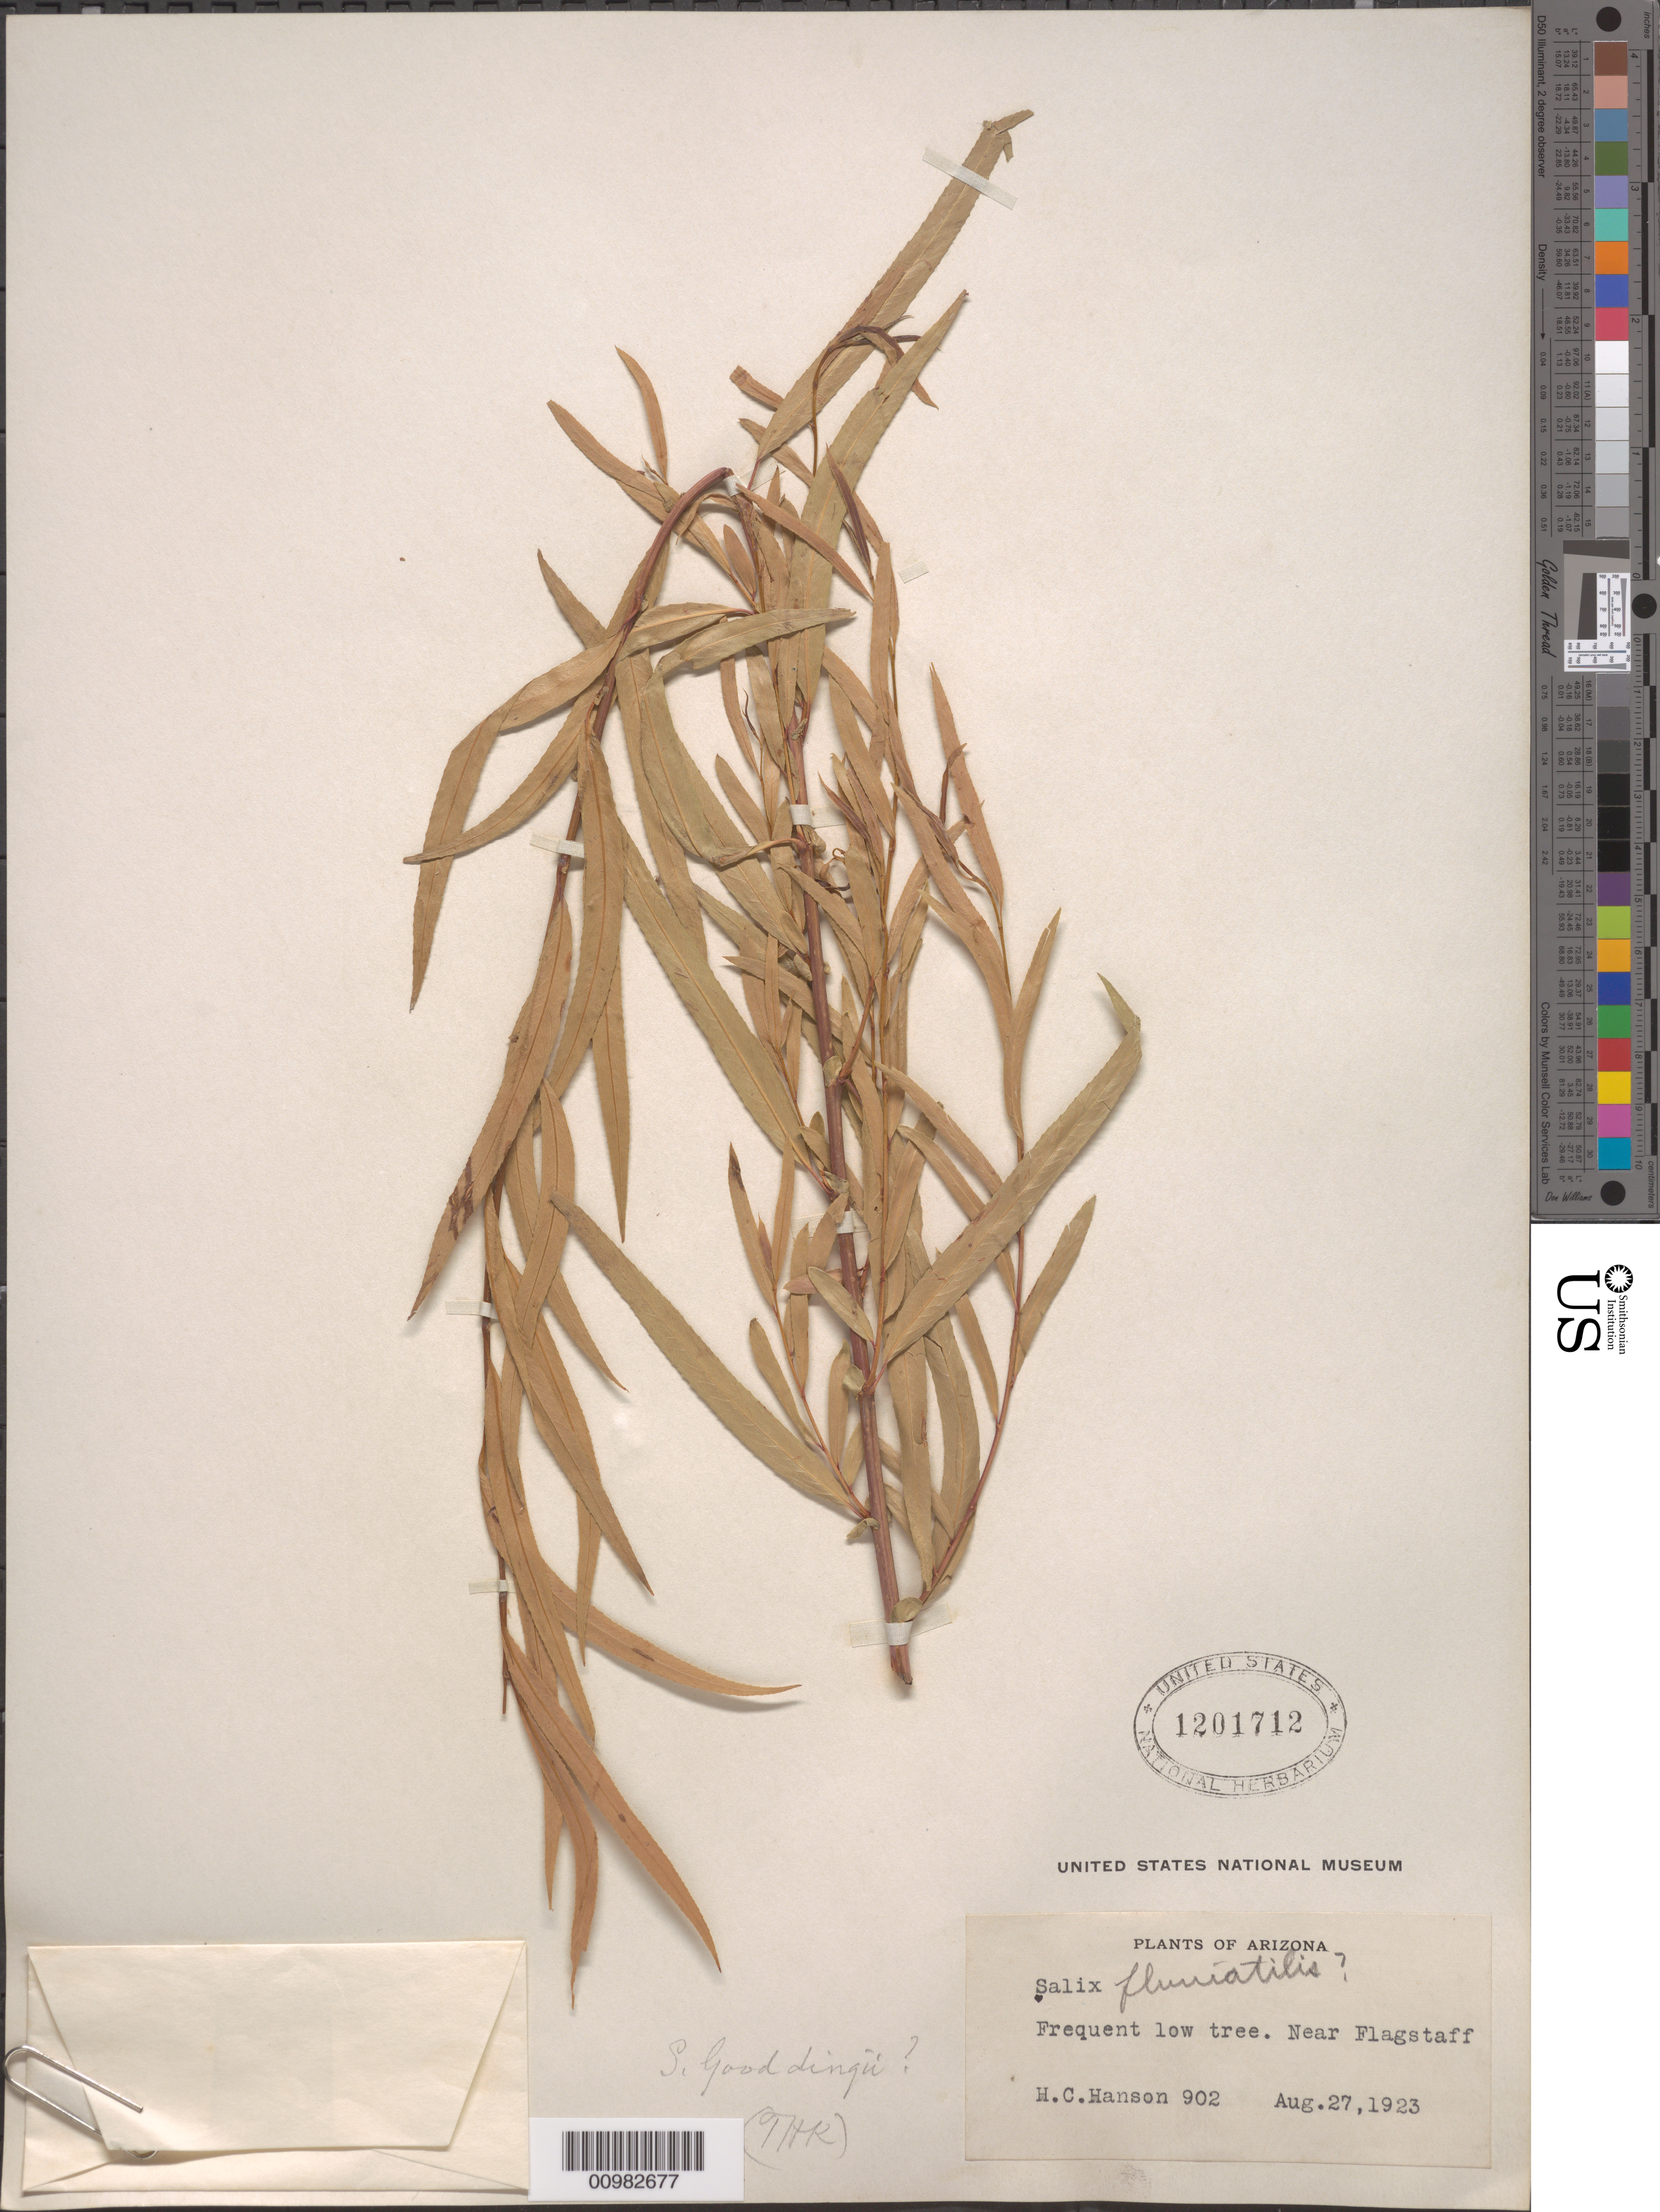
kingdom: Plantae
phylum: Tracheophyta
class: Magnoliopsida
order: Malpighiales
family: Salicaceae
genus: Salix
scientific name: Salix gooddingii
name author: C.R. Ball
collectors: H. Hanson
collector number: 902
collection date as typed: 27 Aug 1923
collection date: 1923-08-27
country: United States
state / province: Arizona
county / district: Coconino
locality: Frequent low tree. Near Flagstaff.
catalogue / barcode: US 1201712